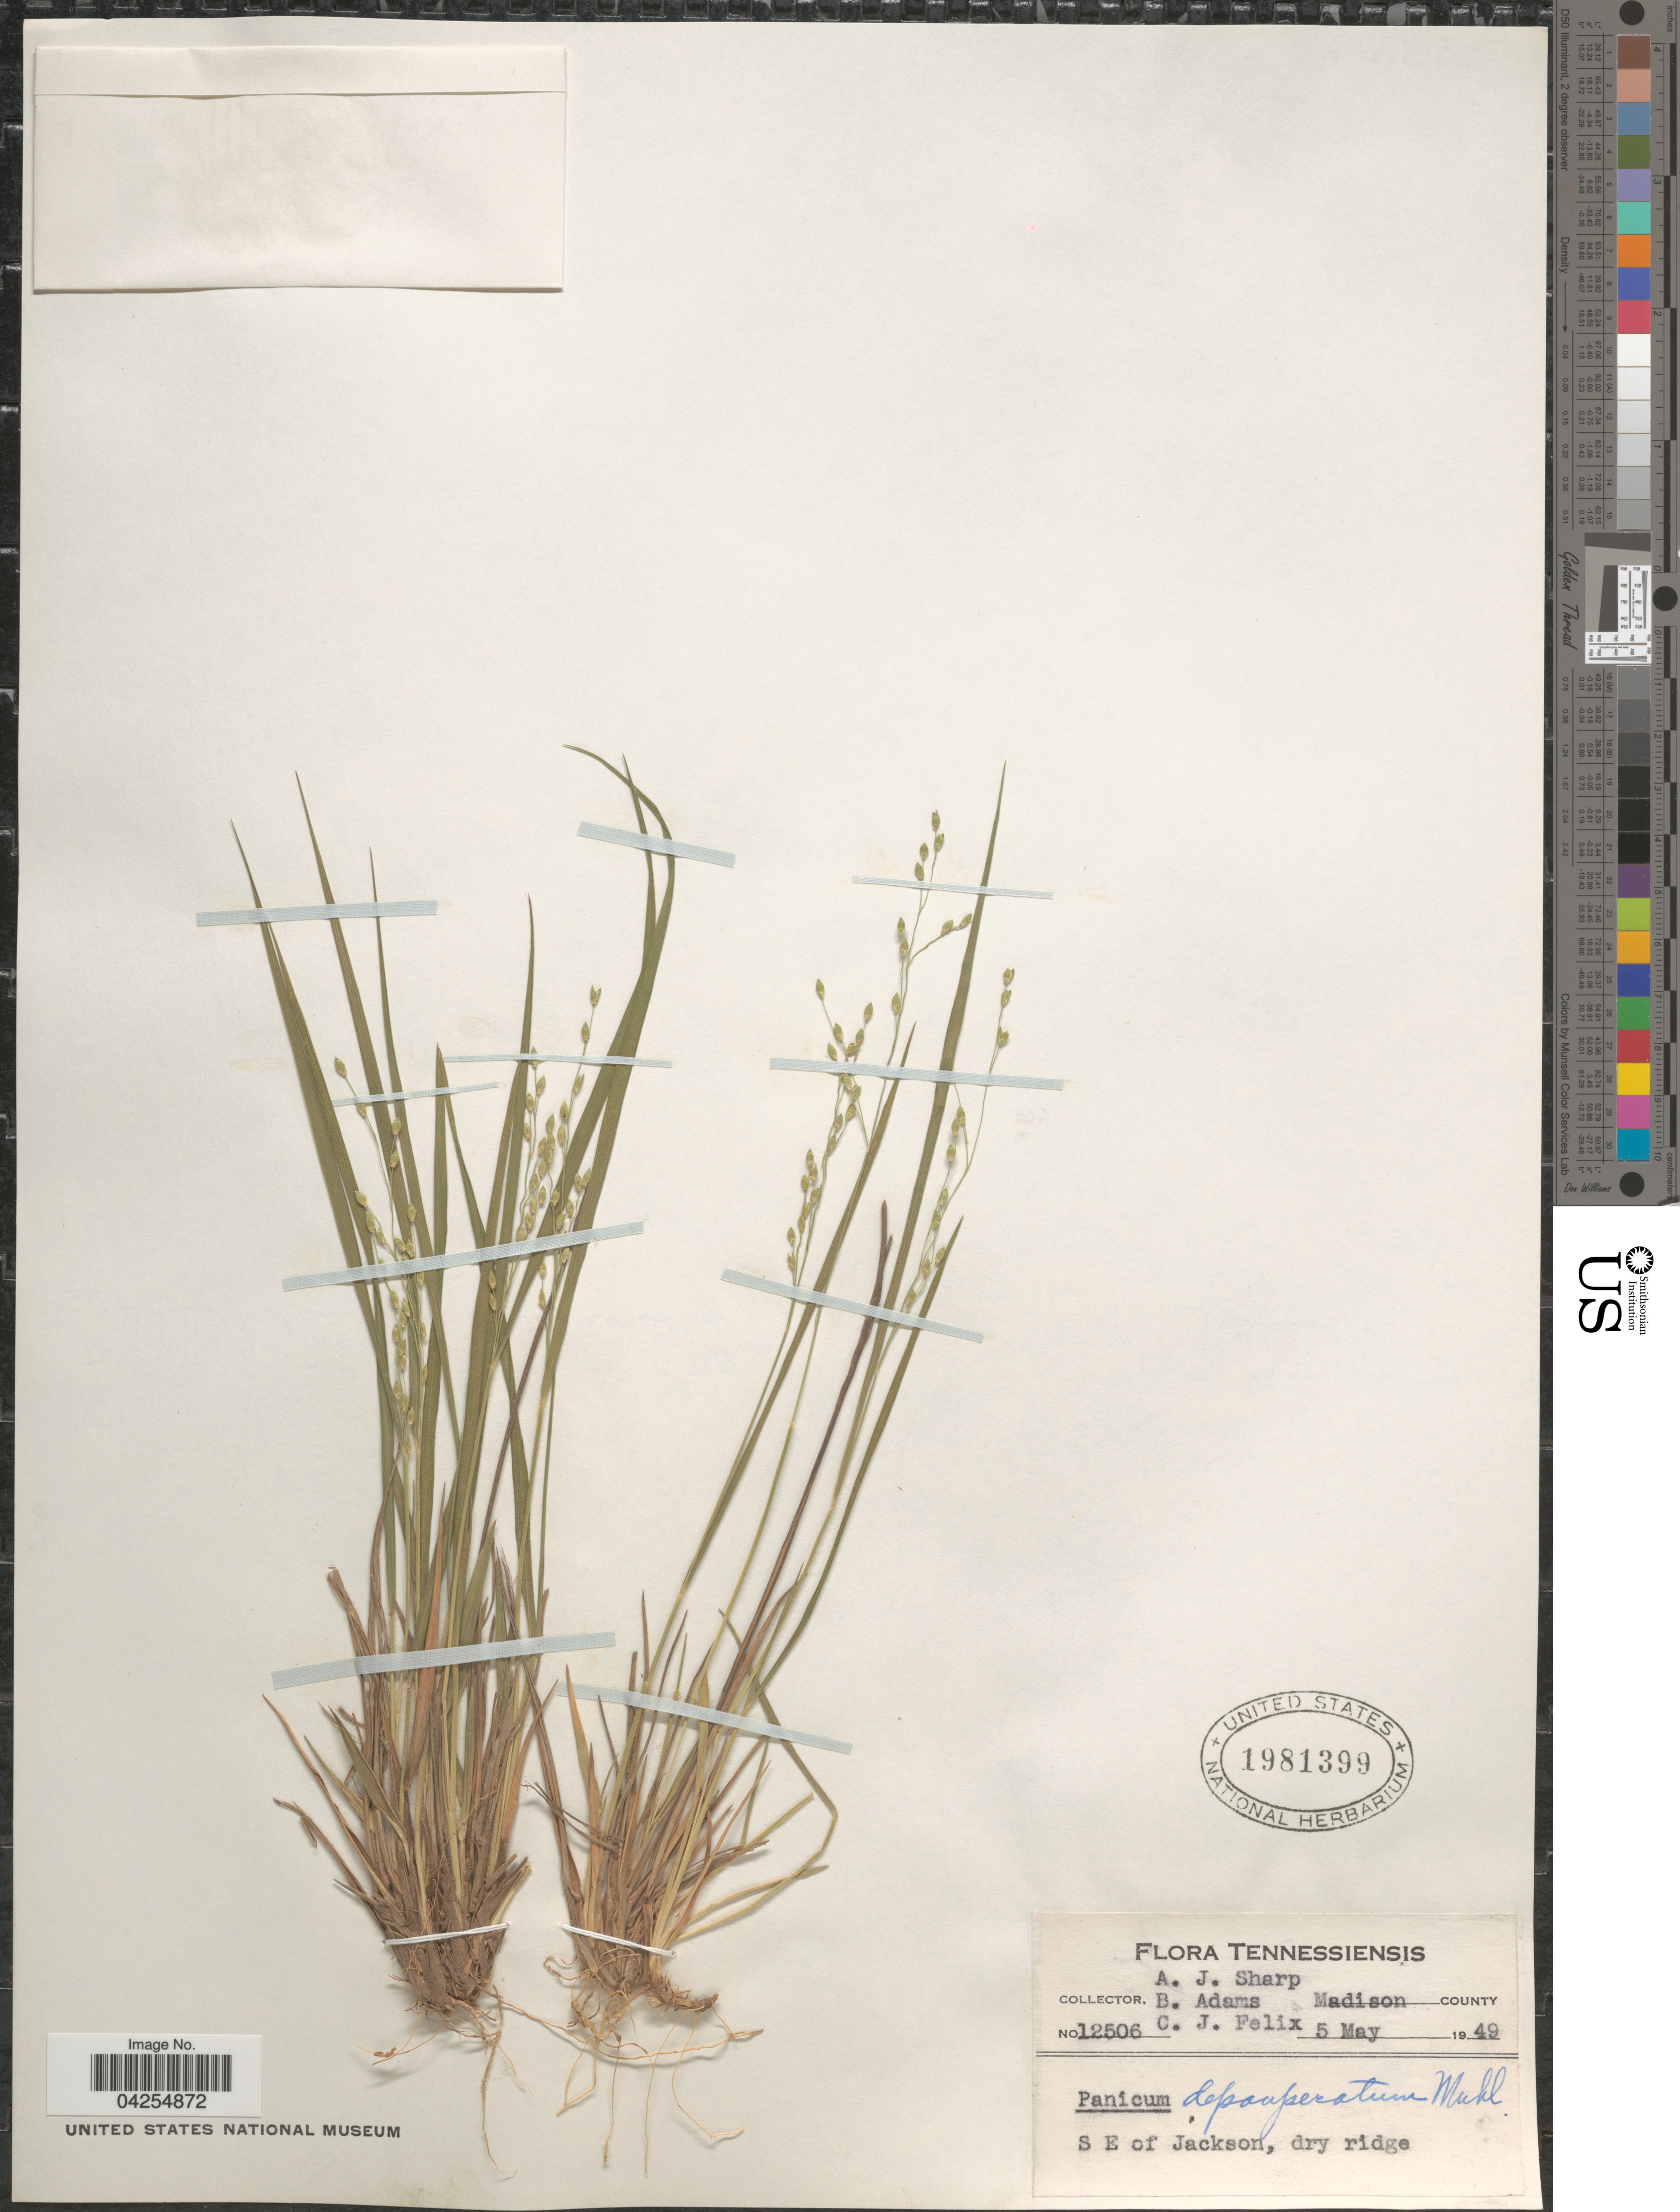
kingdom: Plantae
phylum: Tracheophyta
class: Liliopsida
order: Poales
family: Poaceae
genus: Dichanthelium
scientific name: Dichanthelium depauperatum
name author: (Muhl.) Gould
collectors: A. J. Sharp, B. Adams & C. Felix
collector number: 12506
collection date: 1949-05-05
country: United States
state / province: Tennessee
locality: Madison County. S E of Jackson.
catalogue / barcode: US 1981399